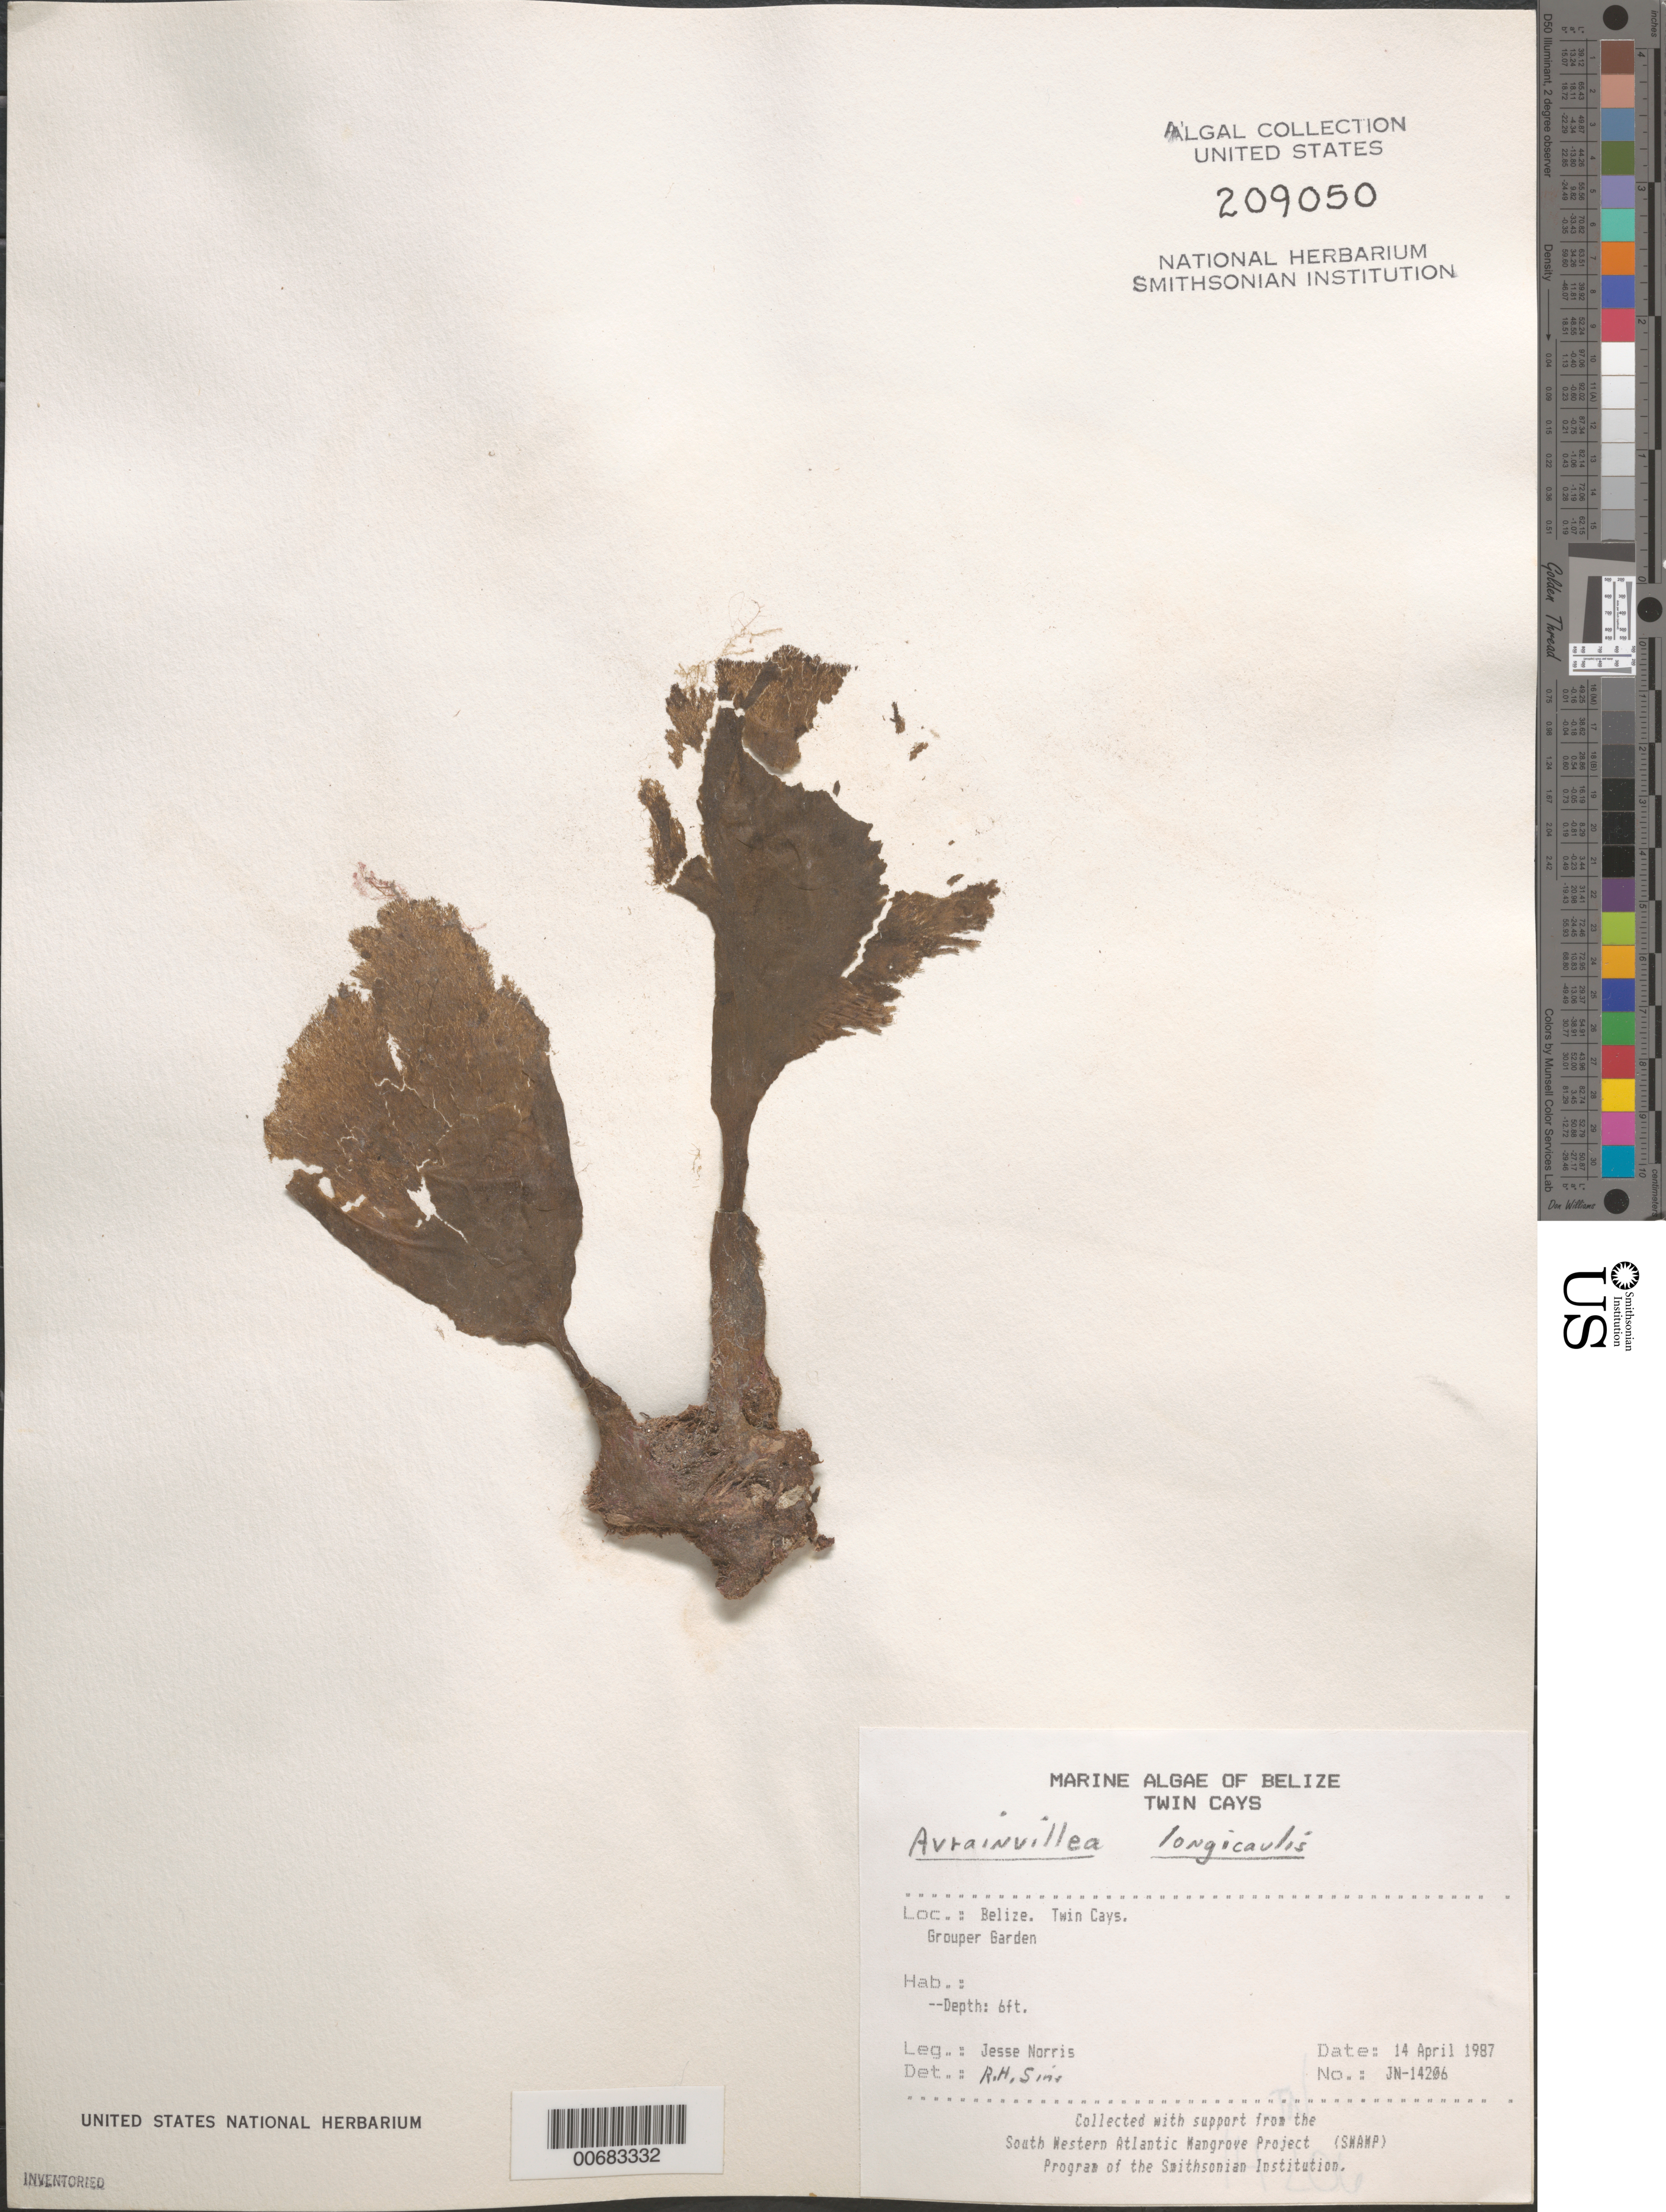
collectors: J. A. Norris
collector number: JN-14206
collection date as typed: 14 Apr 1987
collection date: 1987-04-14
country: Belize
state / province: Stann Creek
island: Twin Cays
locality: Grouper Gardens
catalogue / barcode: US 209050